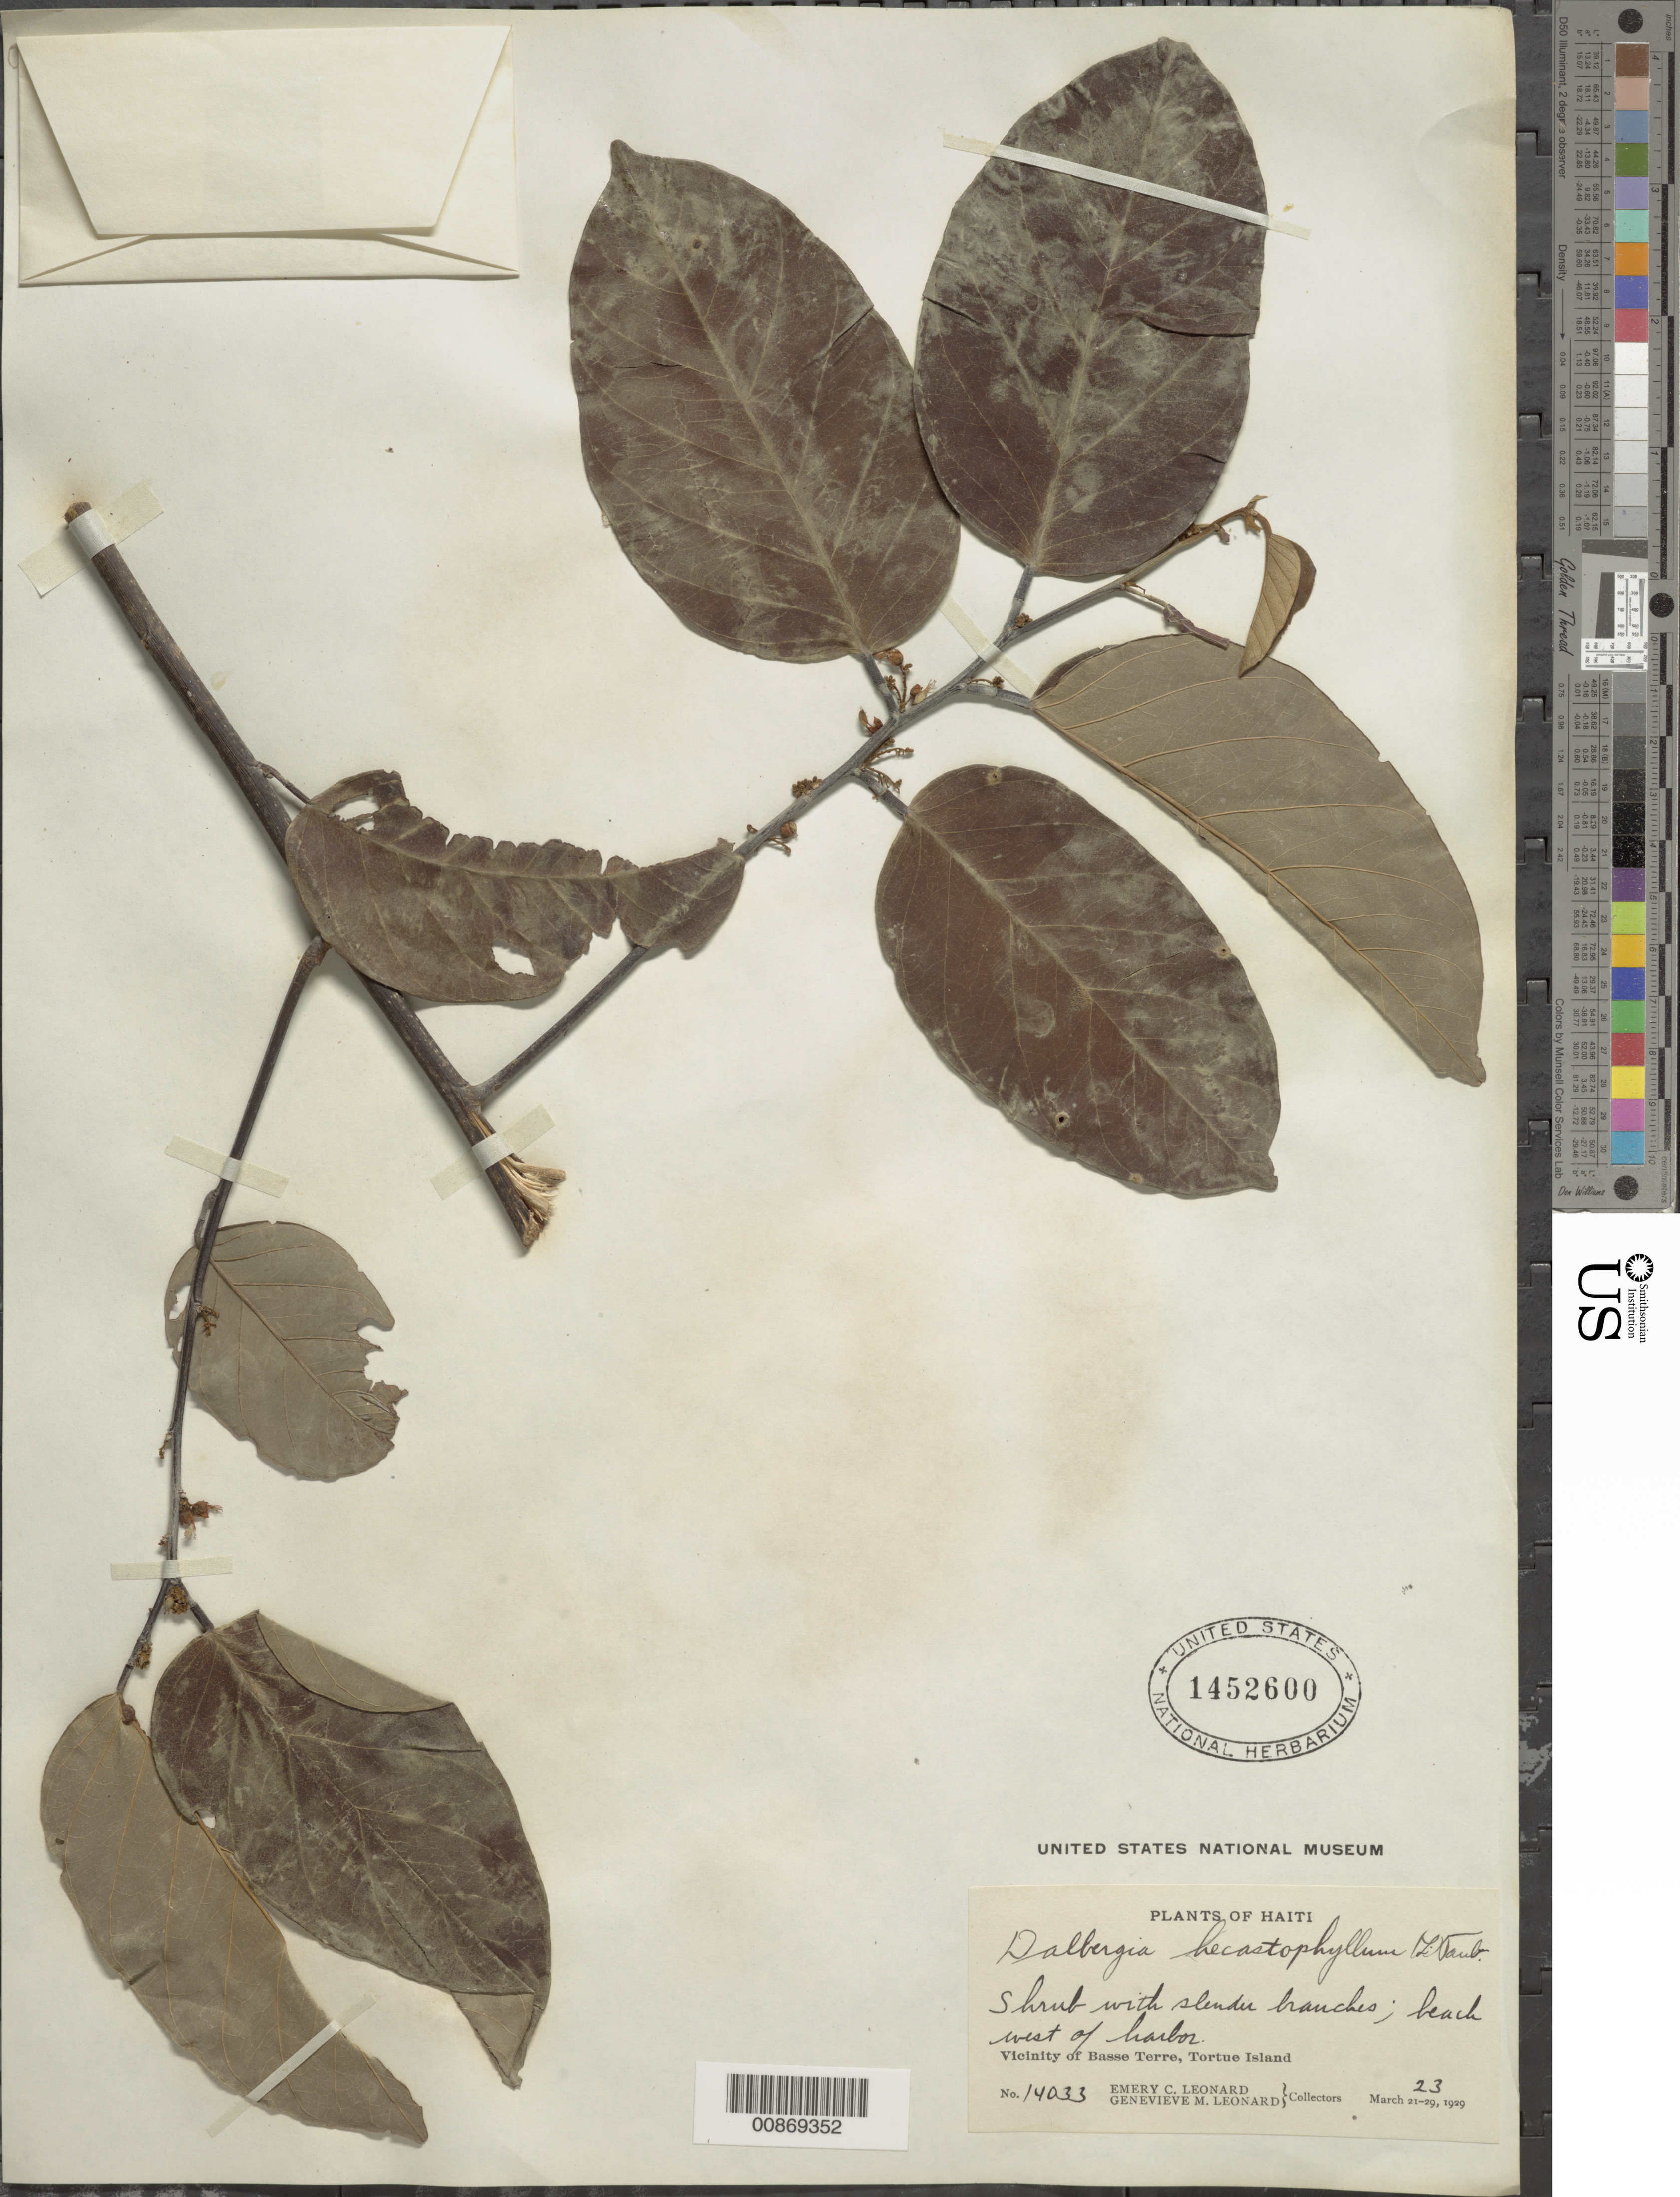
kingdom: Plantae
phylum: Tracheophyta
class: Magnoliopsida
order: Fabales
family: Fabaceae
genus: Dalbergia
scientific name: Dalbergia ecastaphyllum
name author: (L.) Taub.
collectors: E. C. Leonard & G. M. Leonard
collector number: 14033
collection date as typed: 23 Mar 1929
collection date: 1929-03-23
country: Haiti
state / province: Nord-Óuest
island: Île de la Tortue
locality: Vicinity of Basse Terre, Tortue Island. Beach west of harbor.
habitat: Beach.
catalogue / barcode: US 1452600